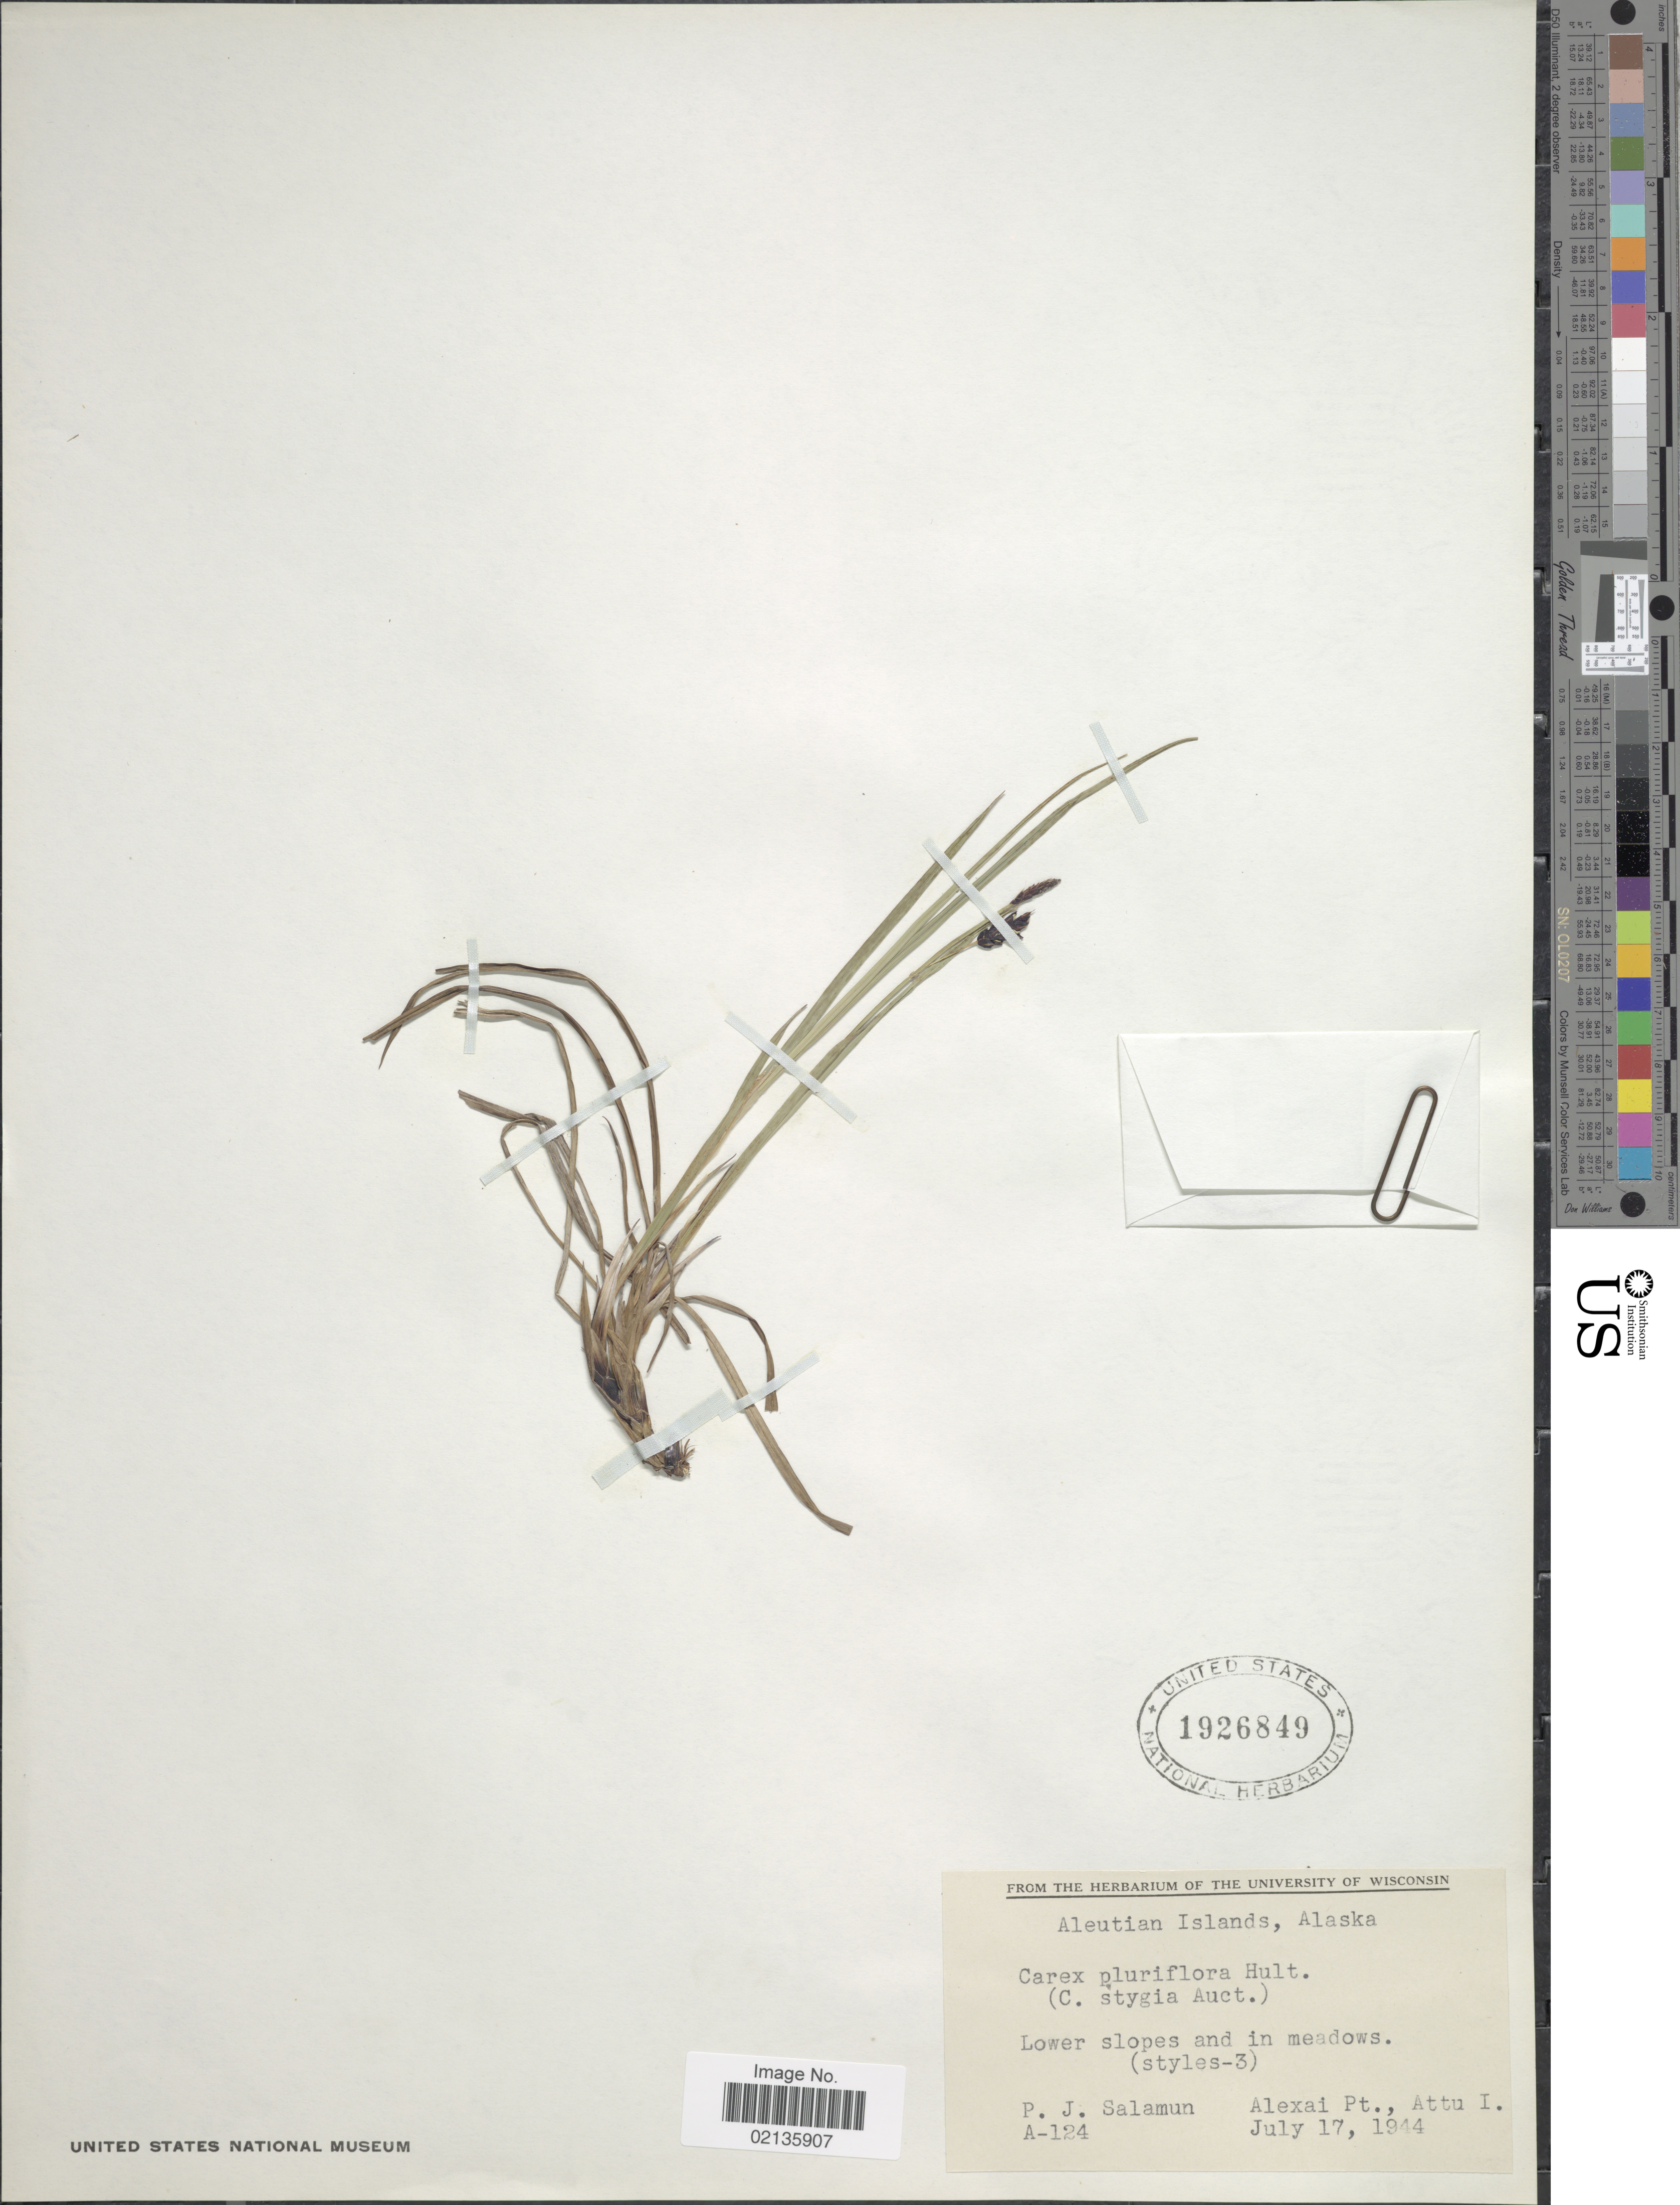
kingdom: Plantae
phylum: Tracheophyta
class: Liliopsida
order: Poales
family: Cyperaceae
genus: Carex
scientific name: Carex x stygia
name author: Fr.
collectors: P. Salamun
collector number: A-124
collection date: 1944-07-17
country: United States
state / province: Alaska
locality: Aleutian Islands, Alexai Pt., Attu I.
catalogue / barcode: US 1926849